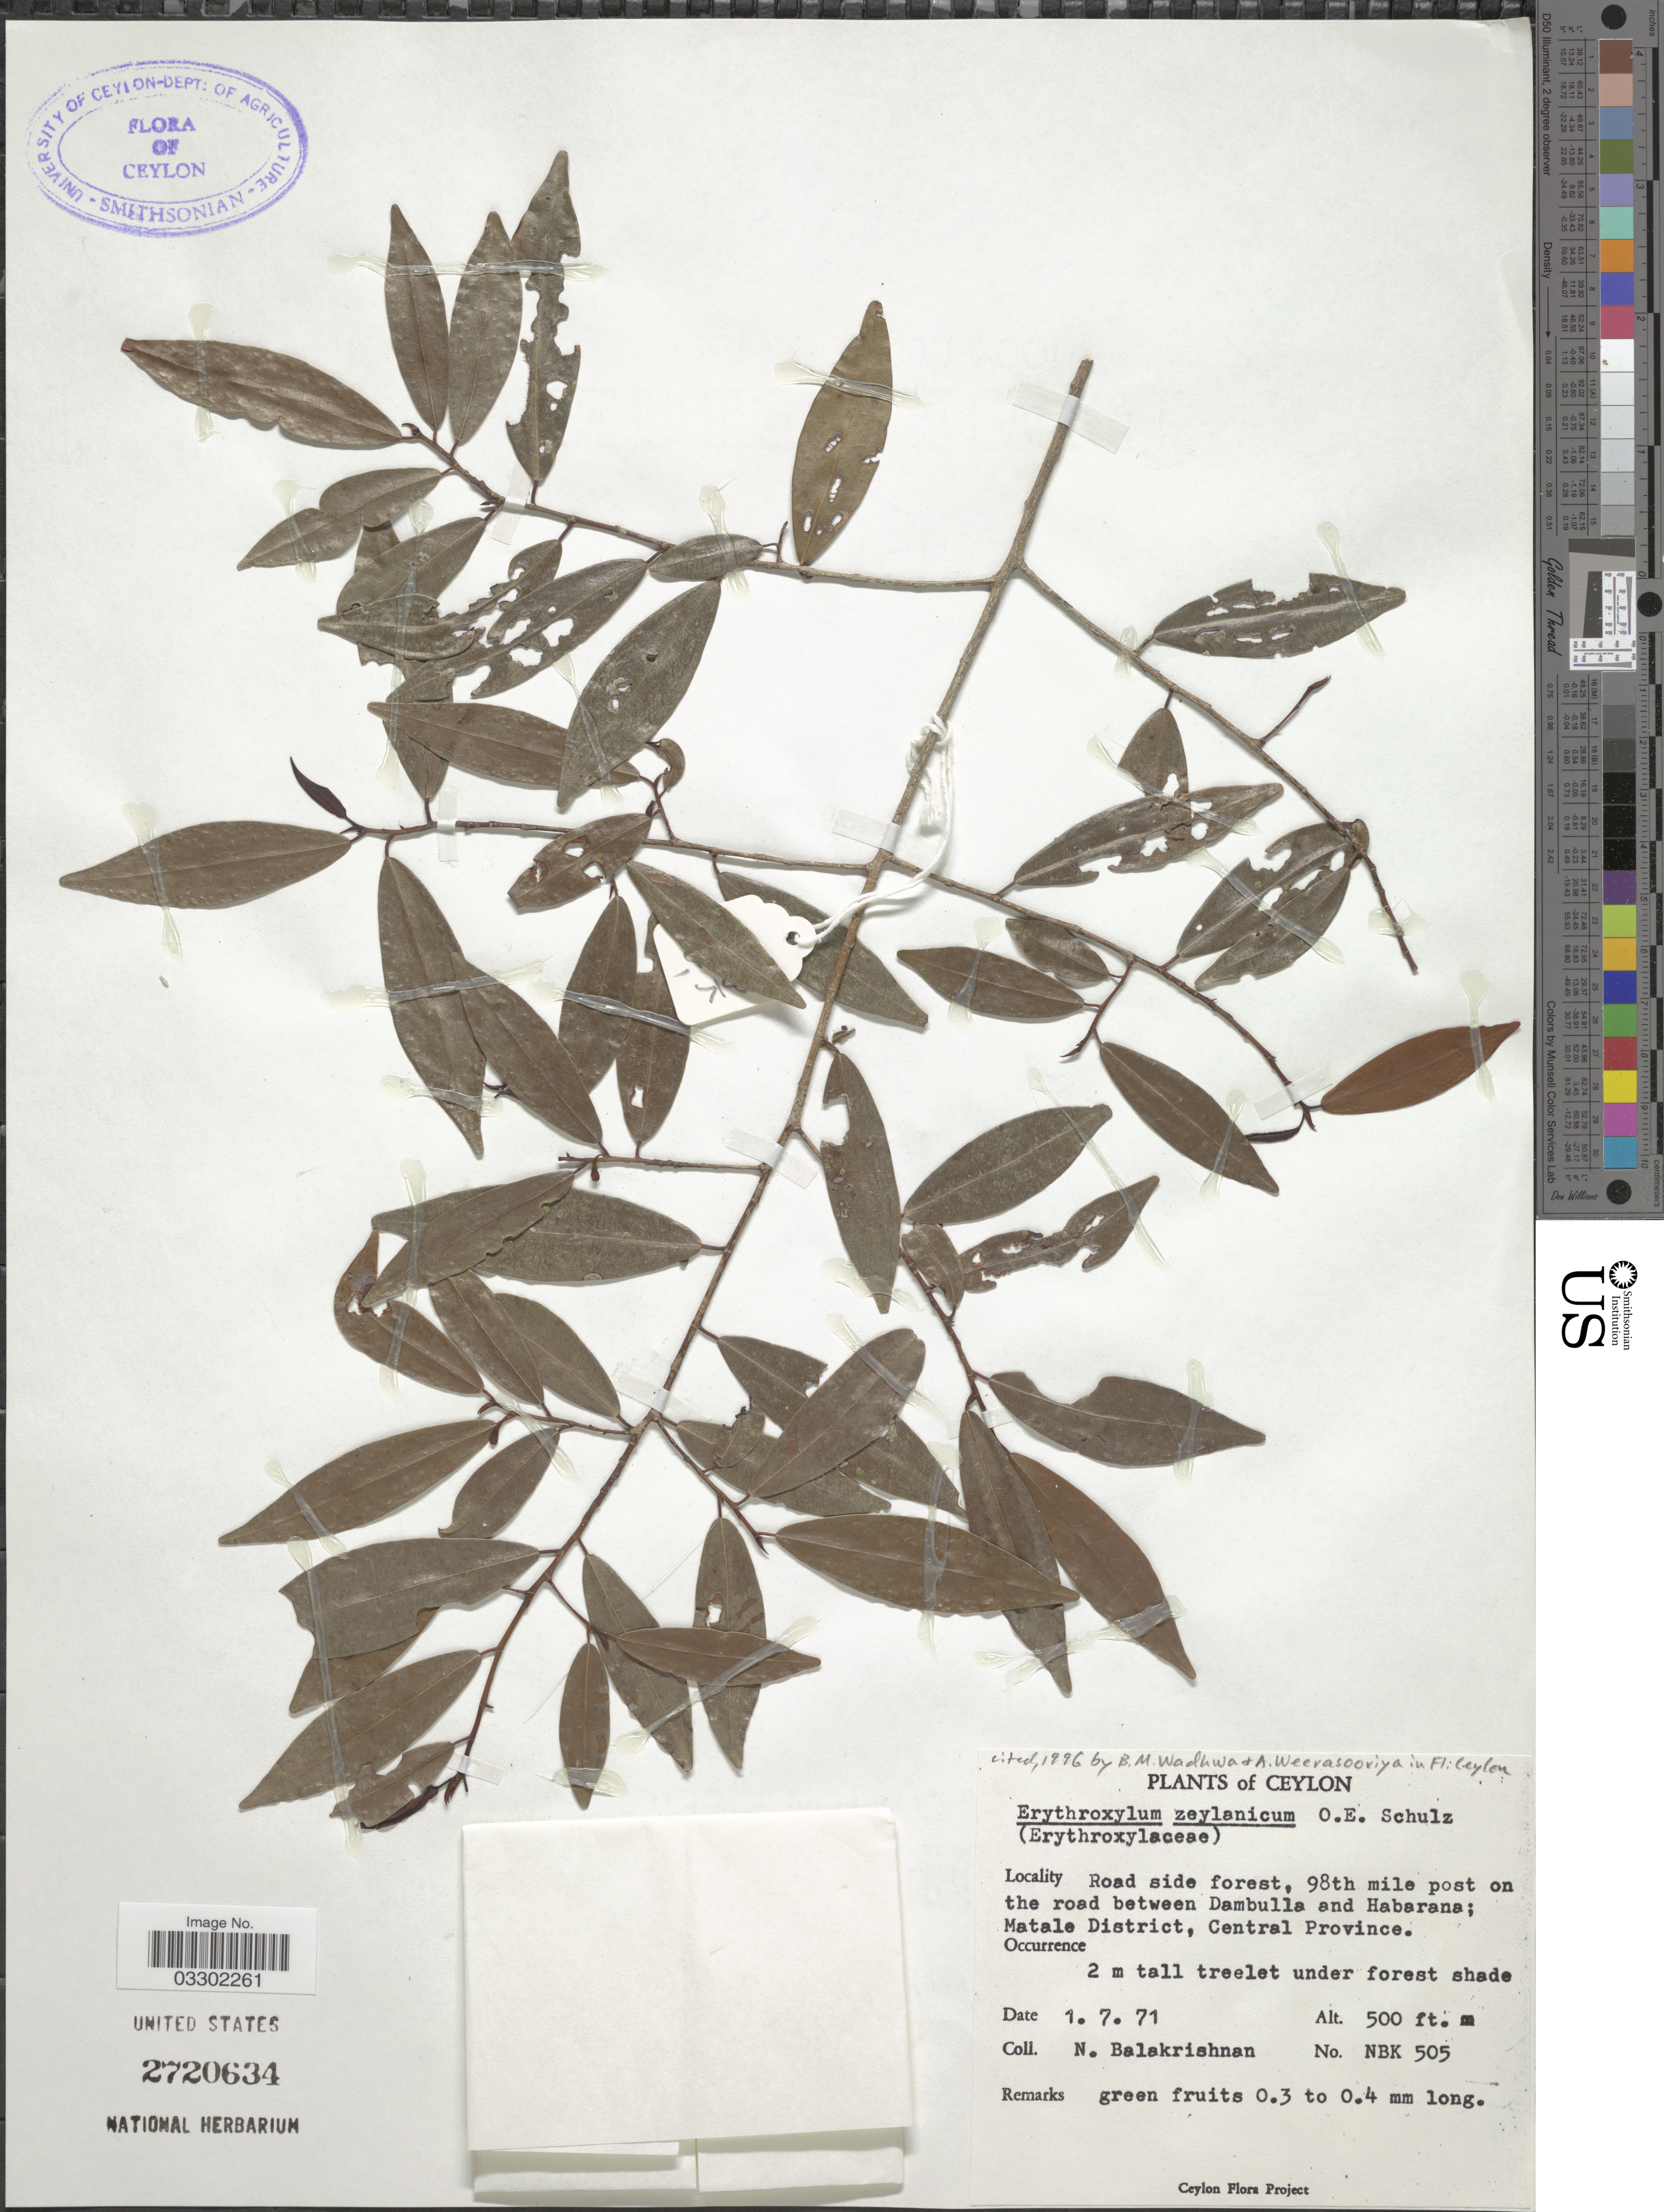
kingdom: Plantae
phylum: Tracheophyta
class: Magnoliopsida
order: Malpighiales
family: Erythroxylaceae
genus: Erythroxylum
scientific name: Erythroxylum zeylanicum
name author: O.E. Schulz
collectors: N. Balakrishnan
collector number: NBK505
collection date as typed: Transcribed d/m/y: 1/7/71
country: Sri Lanka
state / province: Central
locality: Ceylon, Road side forest, 98th mile post on the road between Dambulla and Habarana; Matale District.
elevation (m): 152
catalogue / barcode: US 2720634